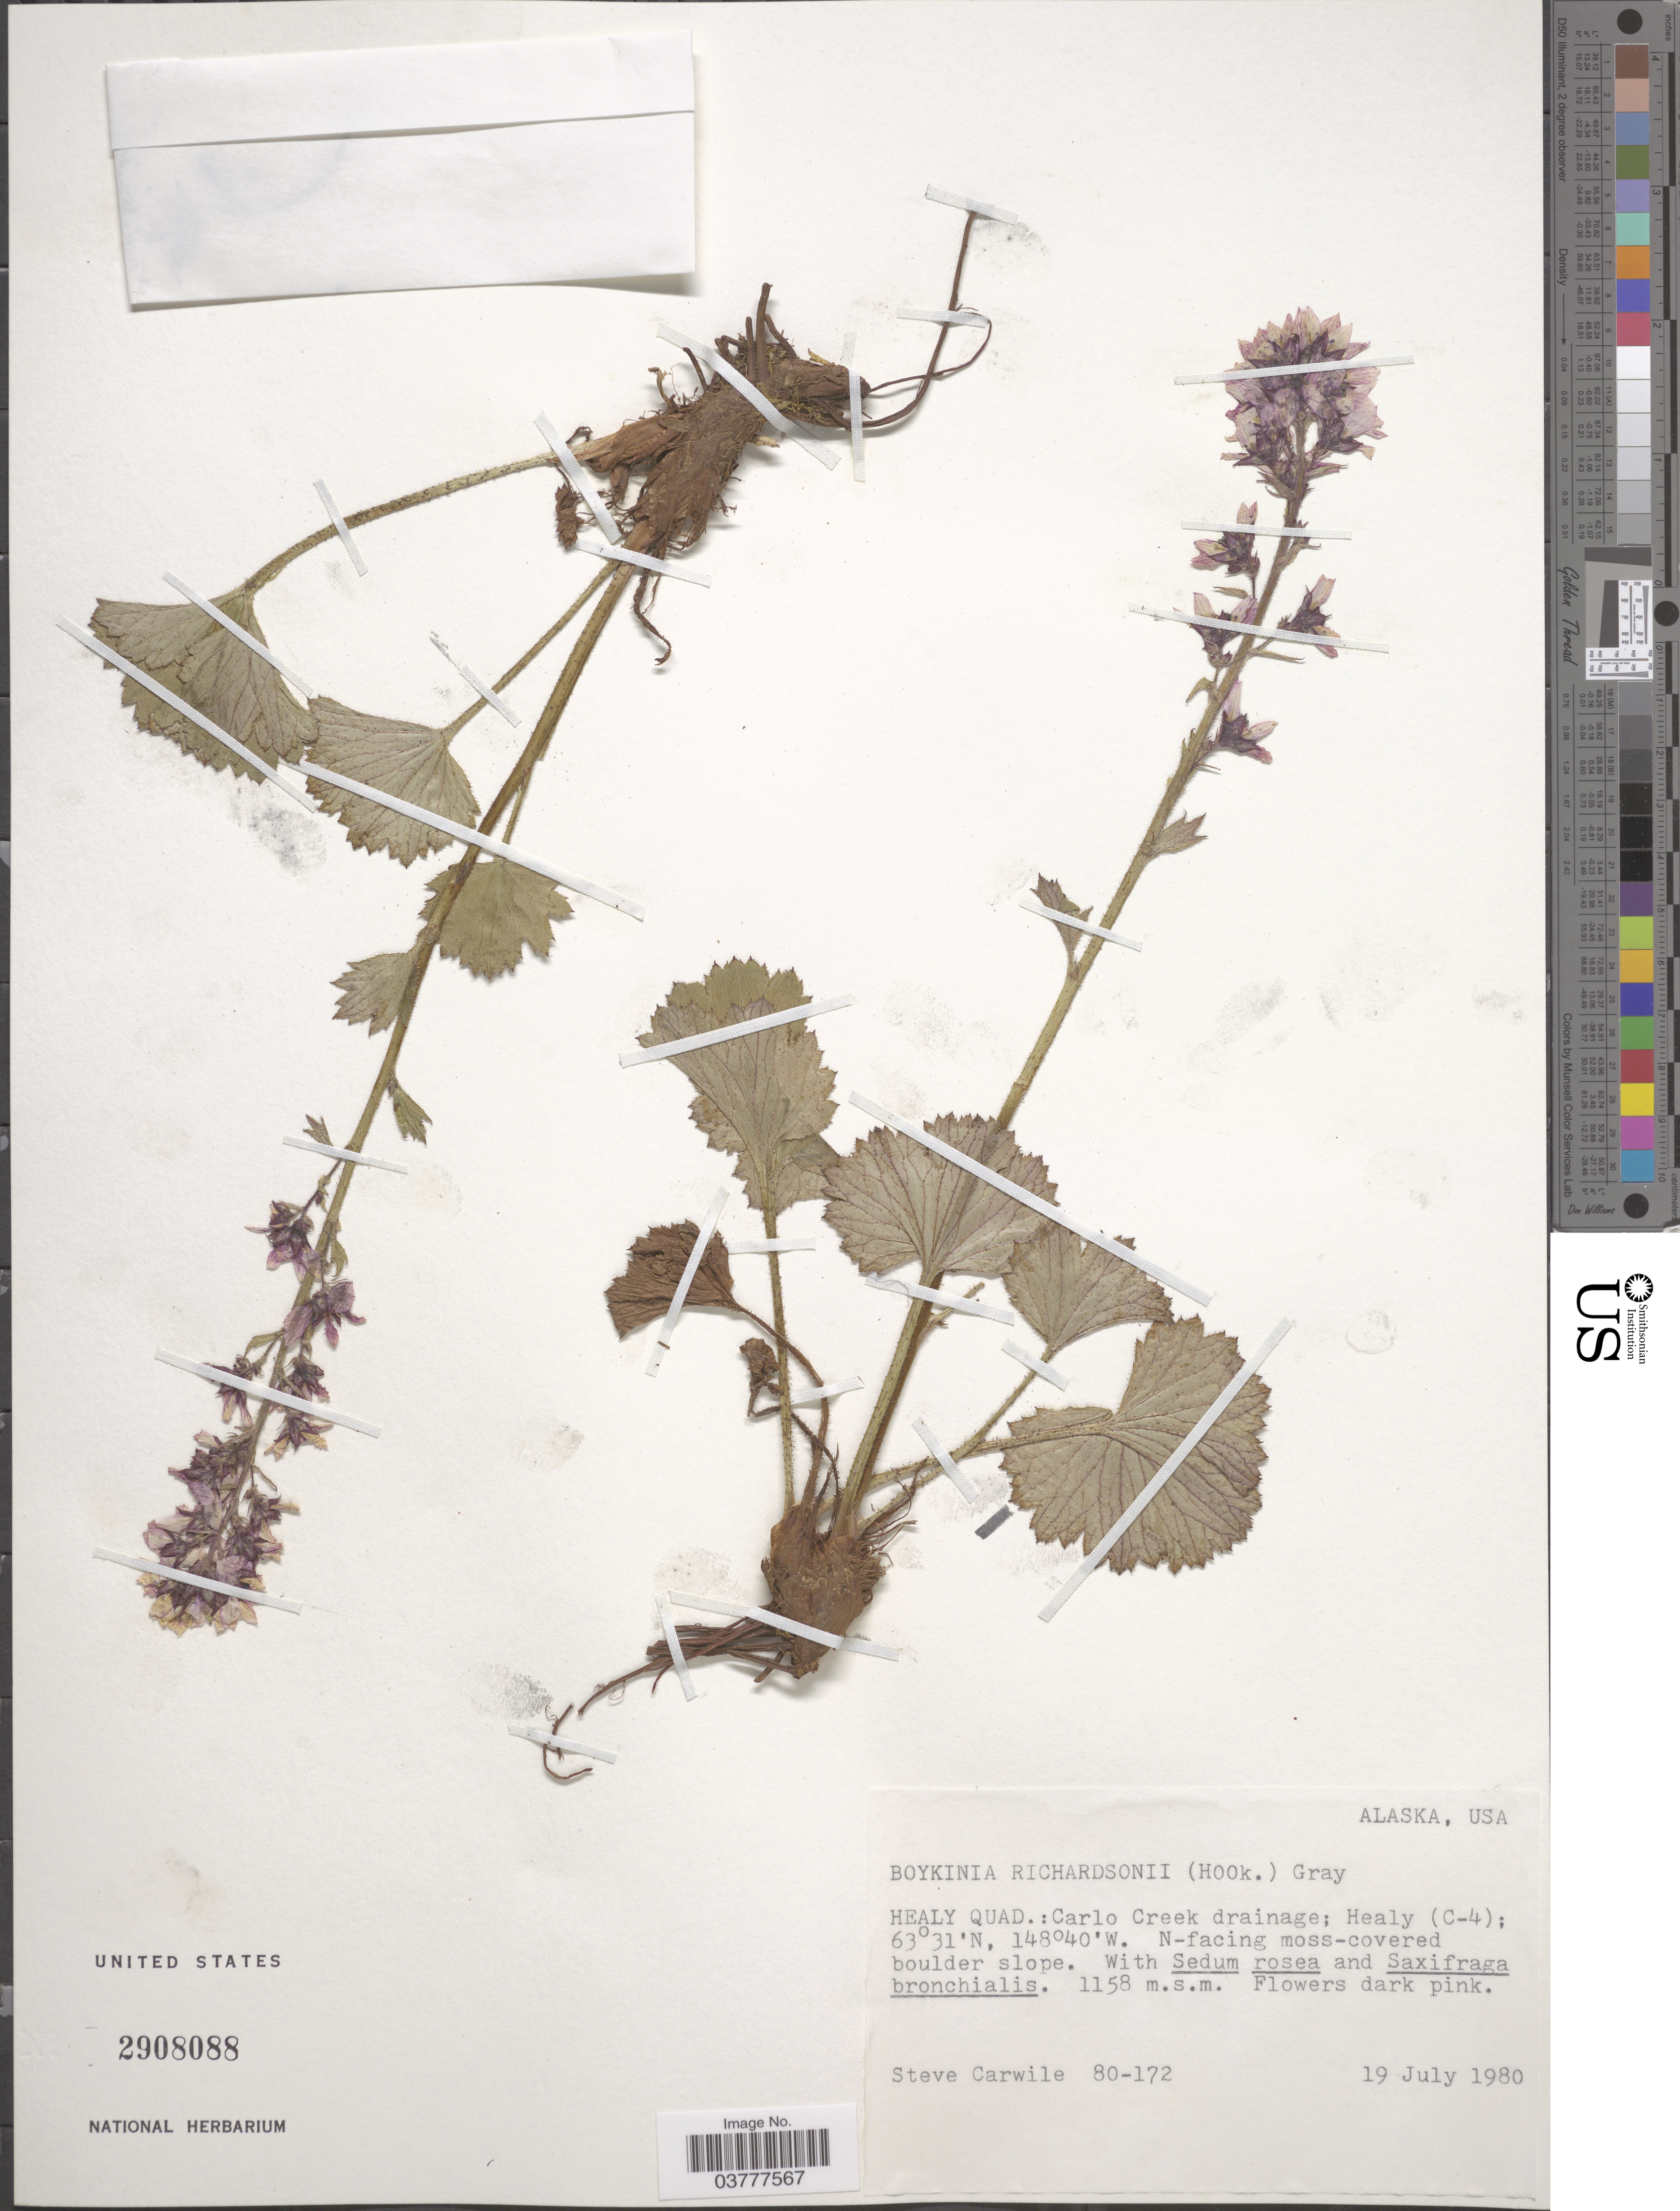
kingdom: Plantae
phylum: Tracheophyta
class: Magnoliopsida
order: Saxifragales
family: Saxifragaceae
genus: Boykinia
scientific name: Boykinia richardsonii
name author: (Hook.) A. Gray ex B.D. Jacks.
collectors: S. Carwile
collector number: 80172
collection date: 1980-07-19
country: United States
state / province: Alaska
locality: Healy Quad.: Carlo Creek drainage; Healy (C-4); N-facing moss-covered boulder slope.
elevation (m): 1158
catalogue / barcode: US 2908088